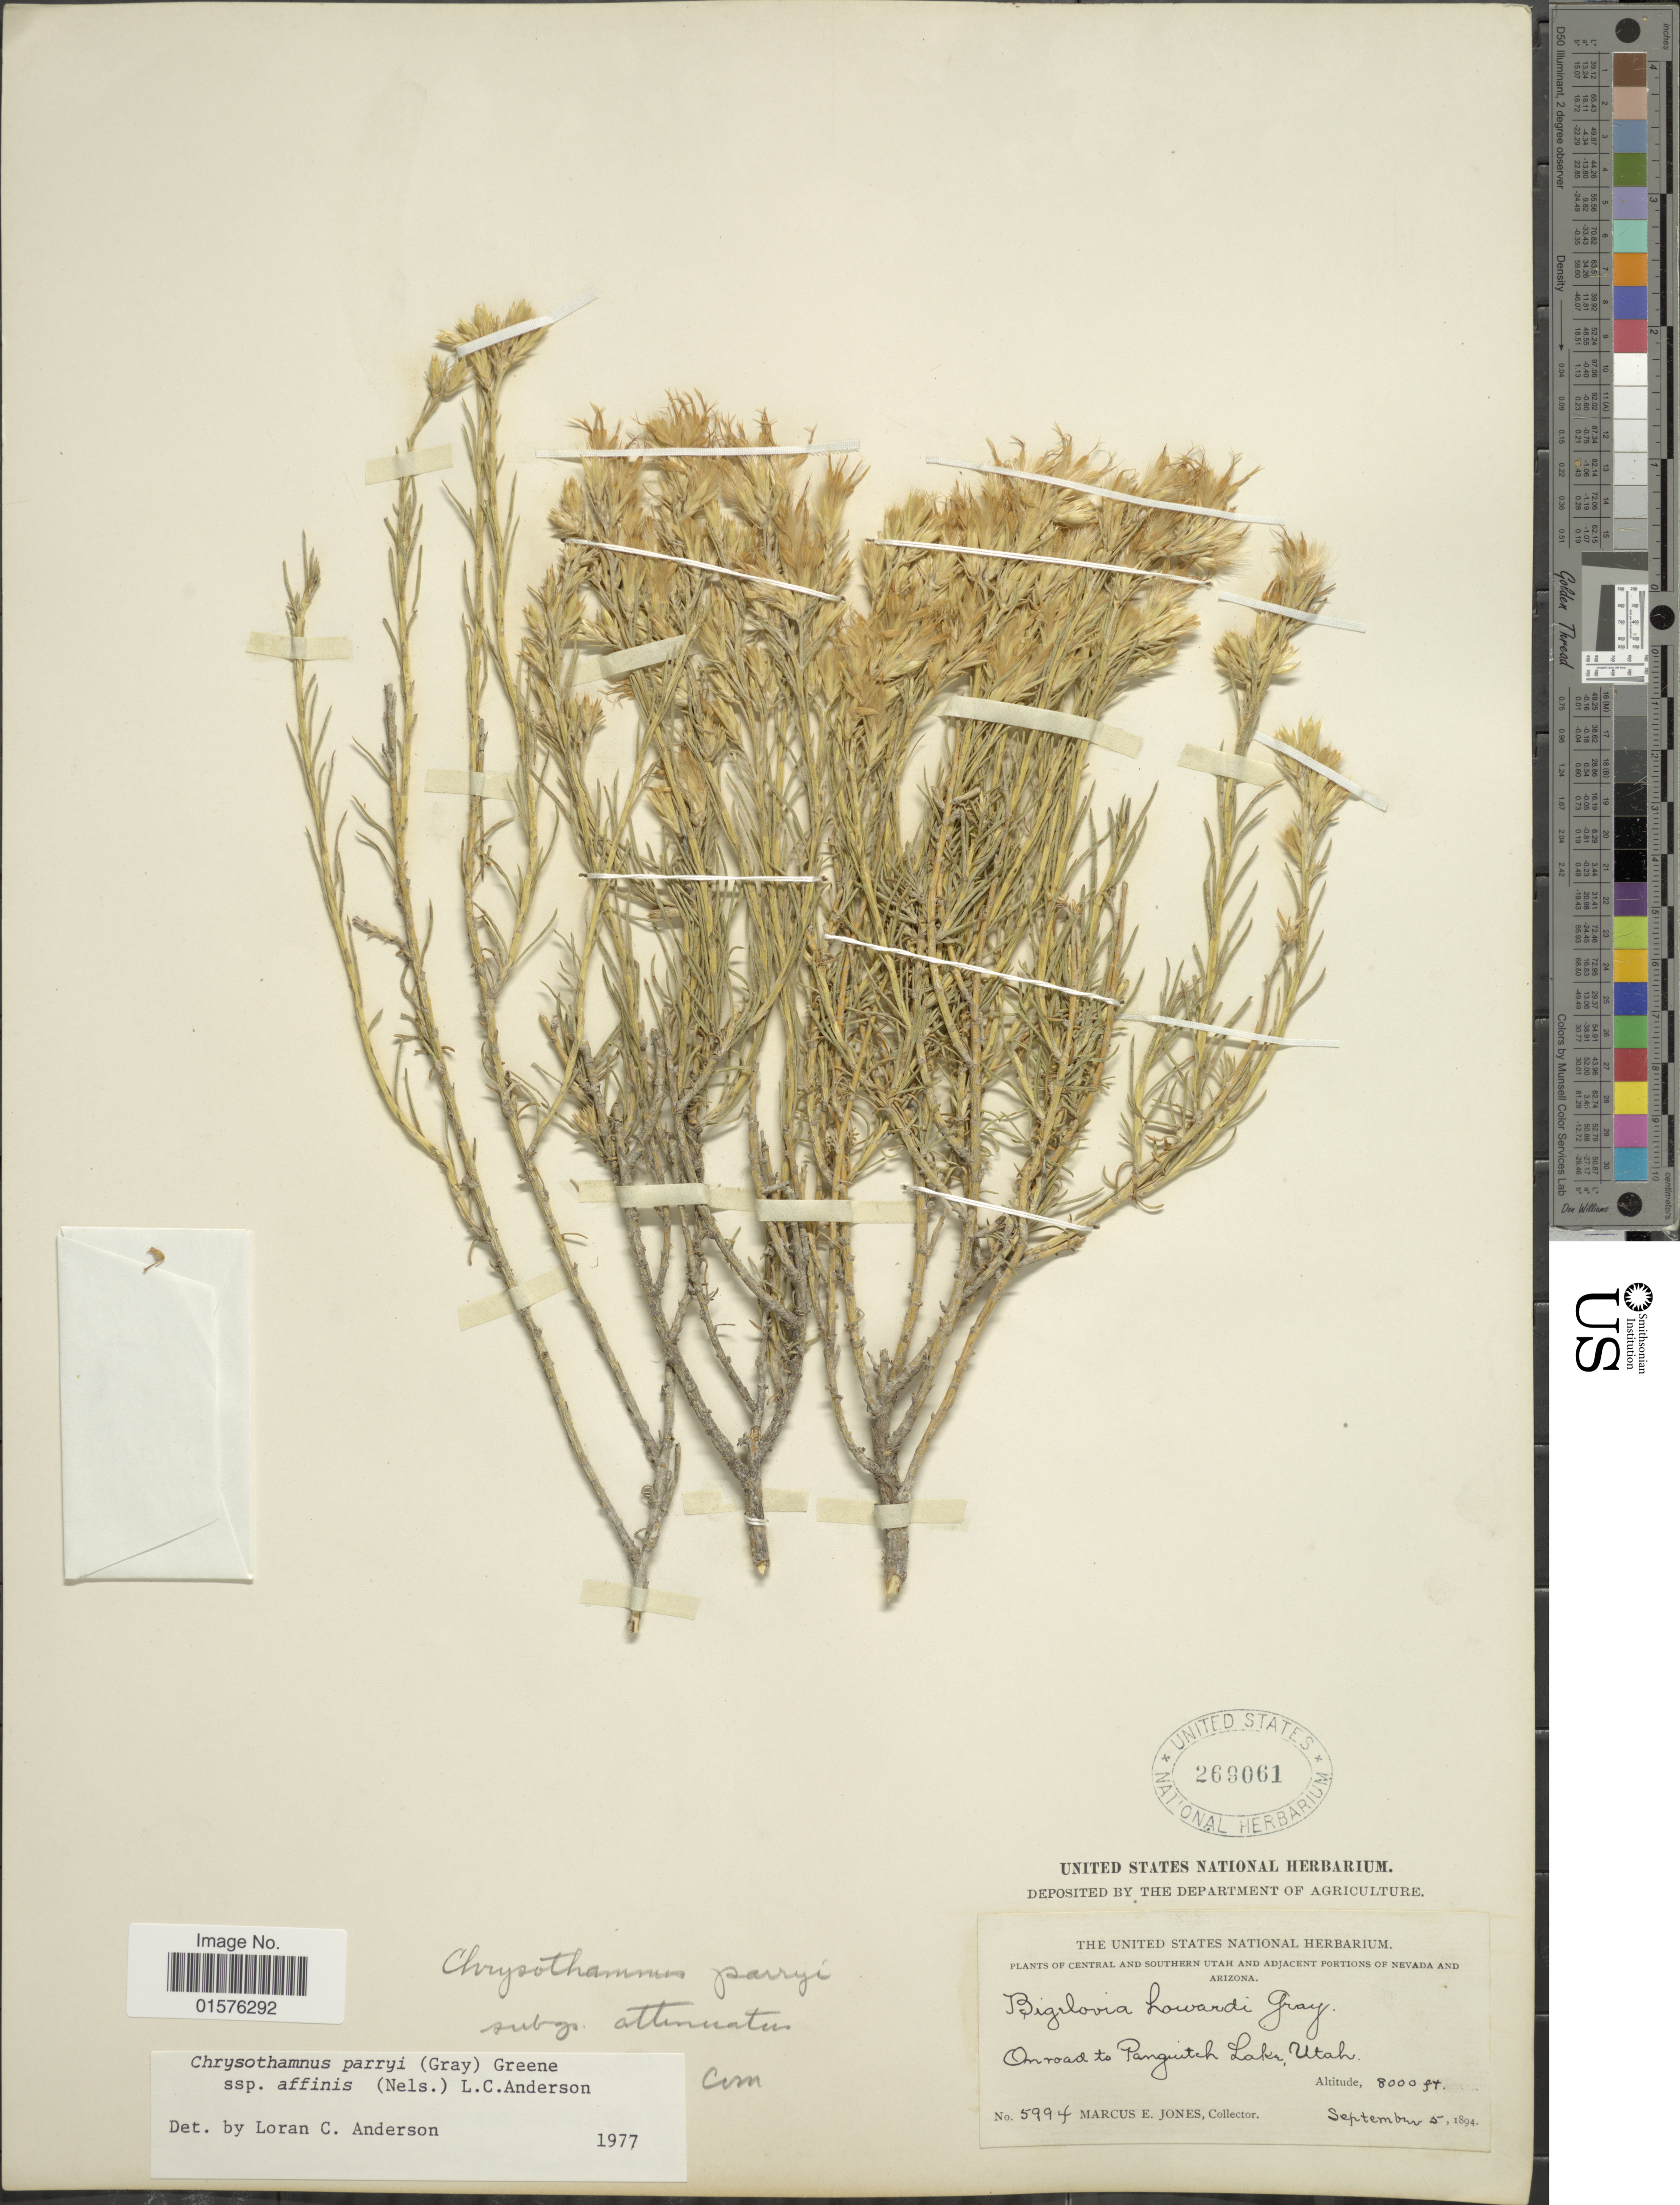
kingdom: Plantae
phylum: Tracheophyta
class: Magnoliopsida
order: Asterales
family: Asteraceae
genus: Ericameria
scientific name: Ericameria parryi var. affinis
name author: (A. Nelson) G.L. Nesom & G.I. Baird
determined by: Urbatsch, Lowell E., Curator (LSU), Louisiana State University (UNITED STATES)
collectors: M. E. Jones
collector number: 5994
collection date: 1894-09-05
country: United States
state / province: Utah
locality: Central and Southern Utah, on road to Panguitch Lake.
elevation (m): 2438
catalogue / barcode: US 269061